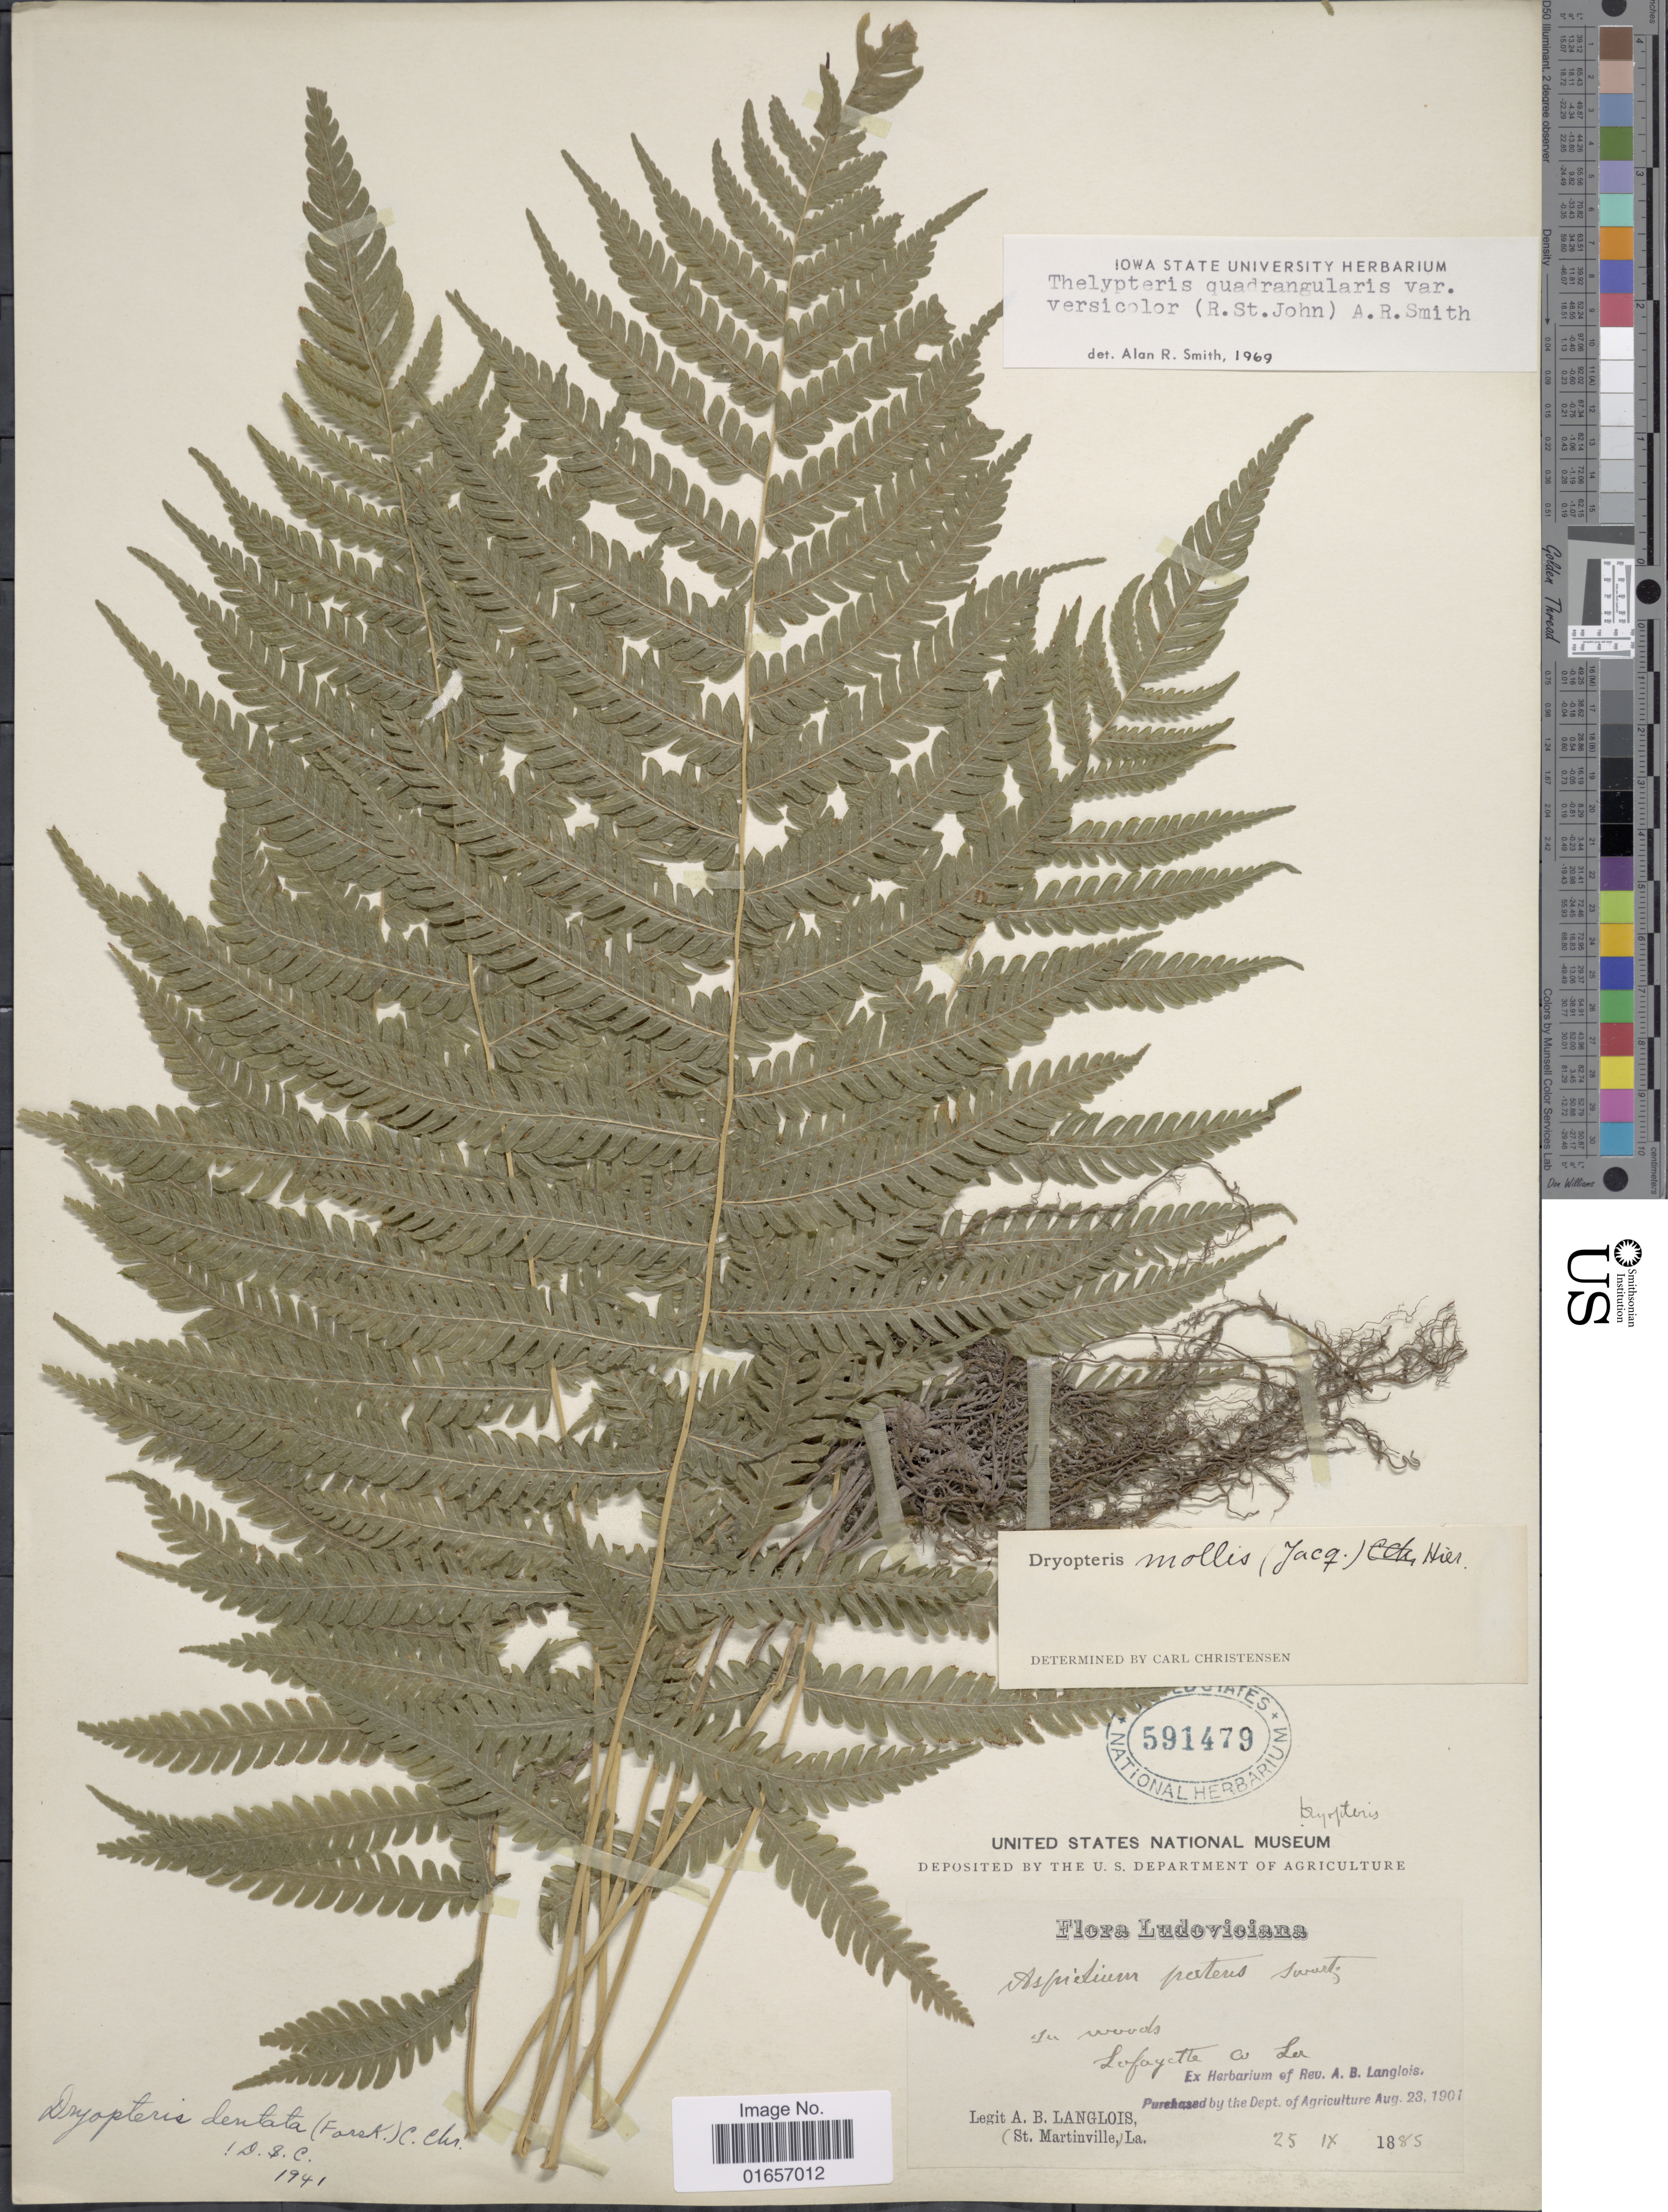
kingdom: Plantae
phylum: Tracheophyta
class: Polypodiopsida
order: Polypodiales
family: Thelypteridaceae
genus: Christella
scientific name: Christella hispidula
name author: (Decne.) Holttum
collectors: A. Langlois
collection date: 1885-09-25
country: United States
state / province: Louisiana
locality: Ludoviciana, Lafayette Co.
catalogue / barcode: US 591479